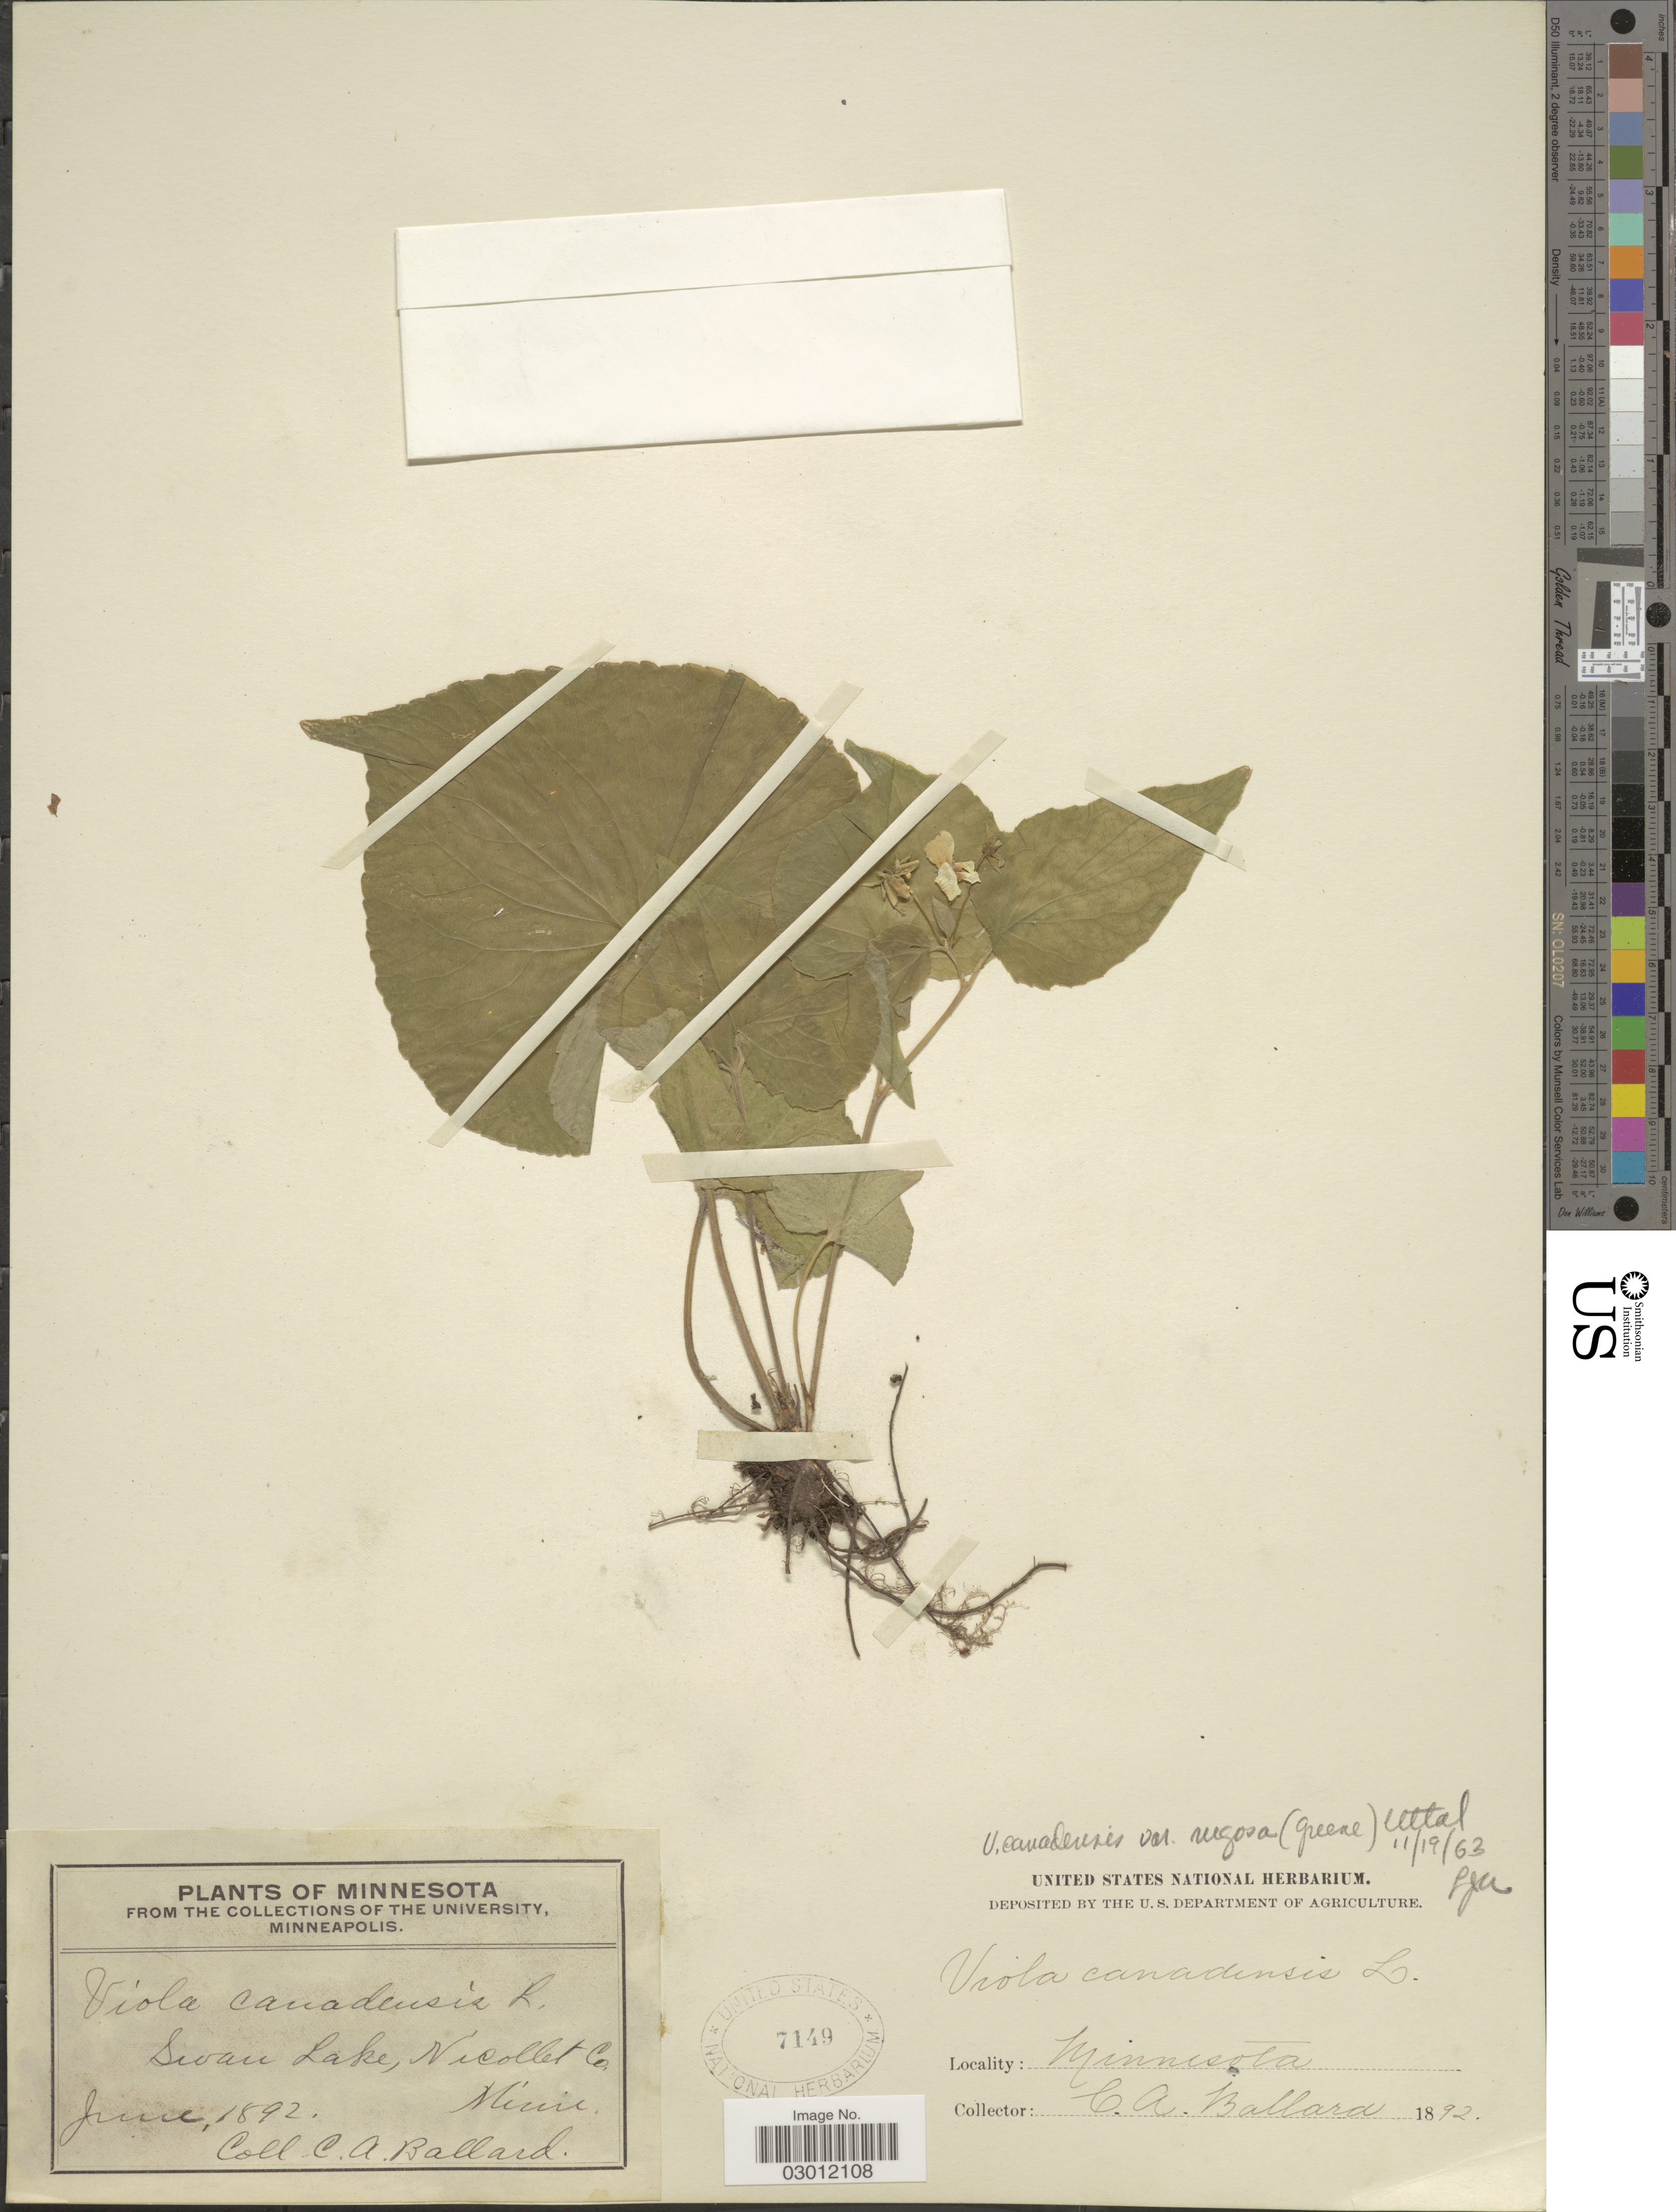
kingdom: Plantae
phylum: Tracheophyta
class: Magnoliopsida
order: Malpighiales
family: Violaceae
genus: Viola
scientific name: Viola canadensis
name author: L.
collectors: C. A. Ballard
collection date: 1892-06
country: United States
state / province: Minnesota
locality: Swan Lake, Nicollet Co. Minn.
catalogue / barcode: US 7149